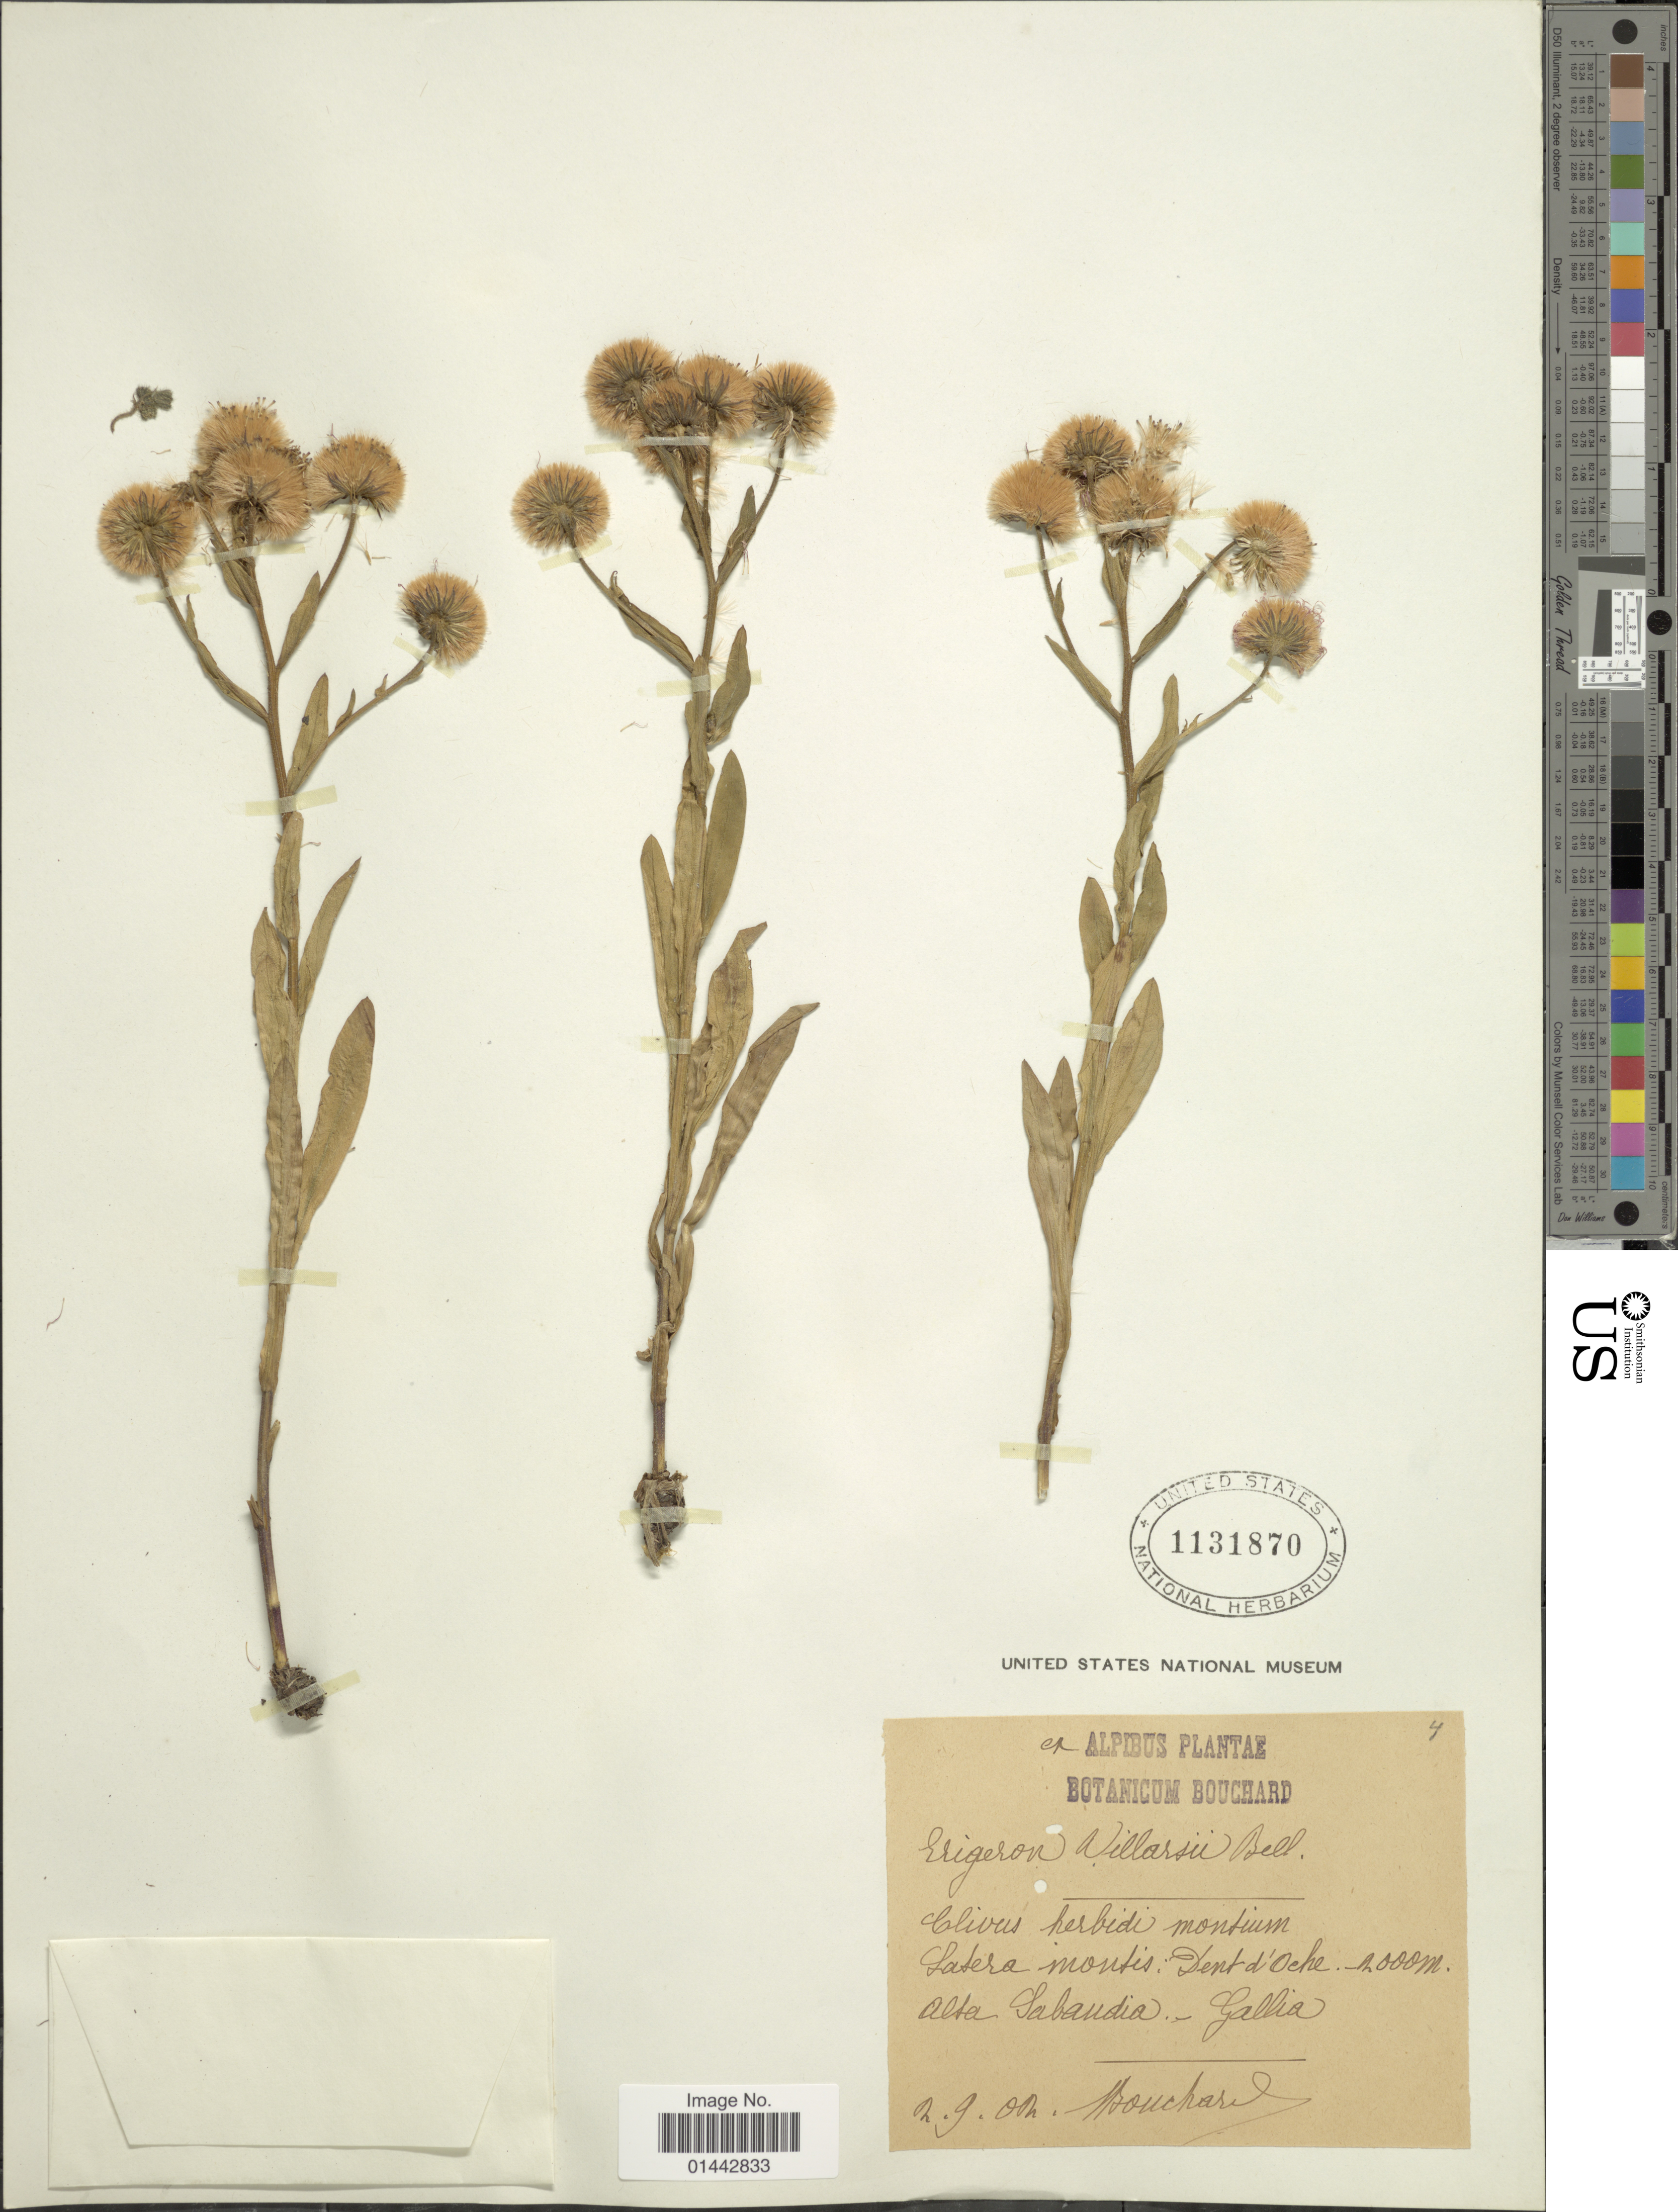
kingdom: Plantae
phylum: Tracheophyta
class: Magnoliopsida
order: Asterales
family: Asteraceae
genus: Erigeron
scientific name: Erigeron villarsii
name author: Bellardi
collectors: -. Bouchard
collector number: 4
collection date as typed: Transcribed d/m/y: 2/9/2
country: France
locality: Clivis herbidi montium Latera montis: Dent d'Oche, Alta Sabandia, Gallia. [interpreted]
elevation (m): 2000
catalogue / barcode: US 1131870